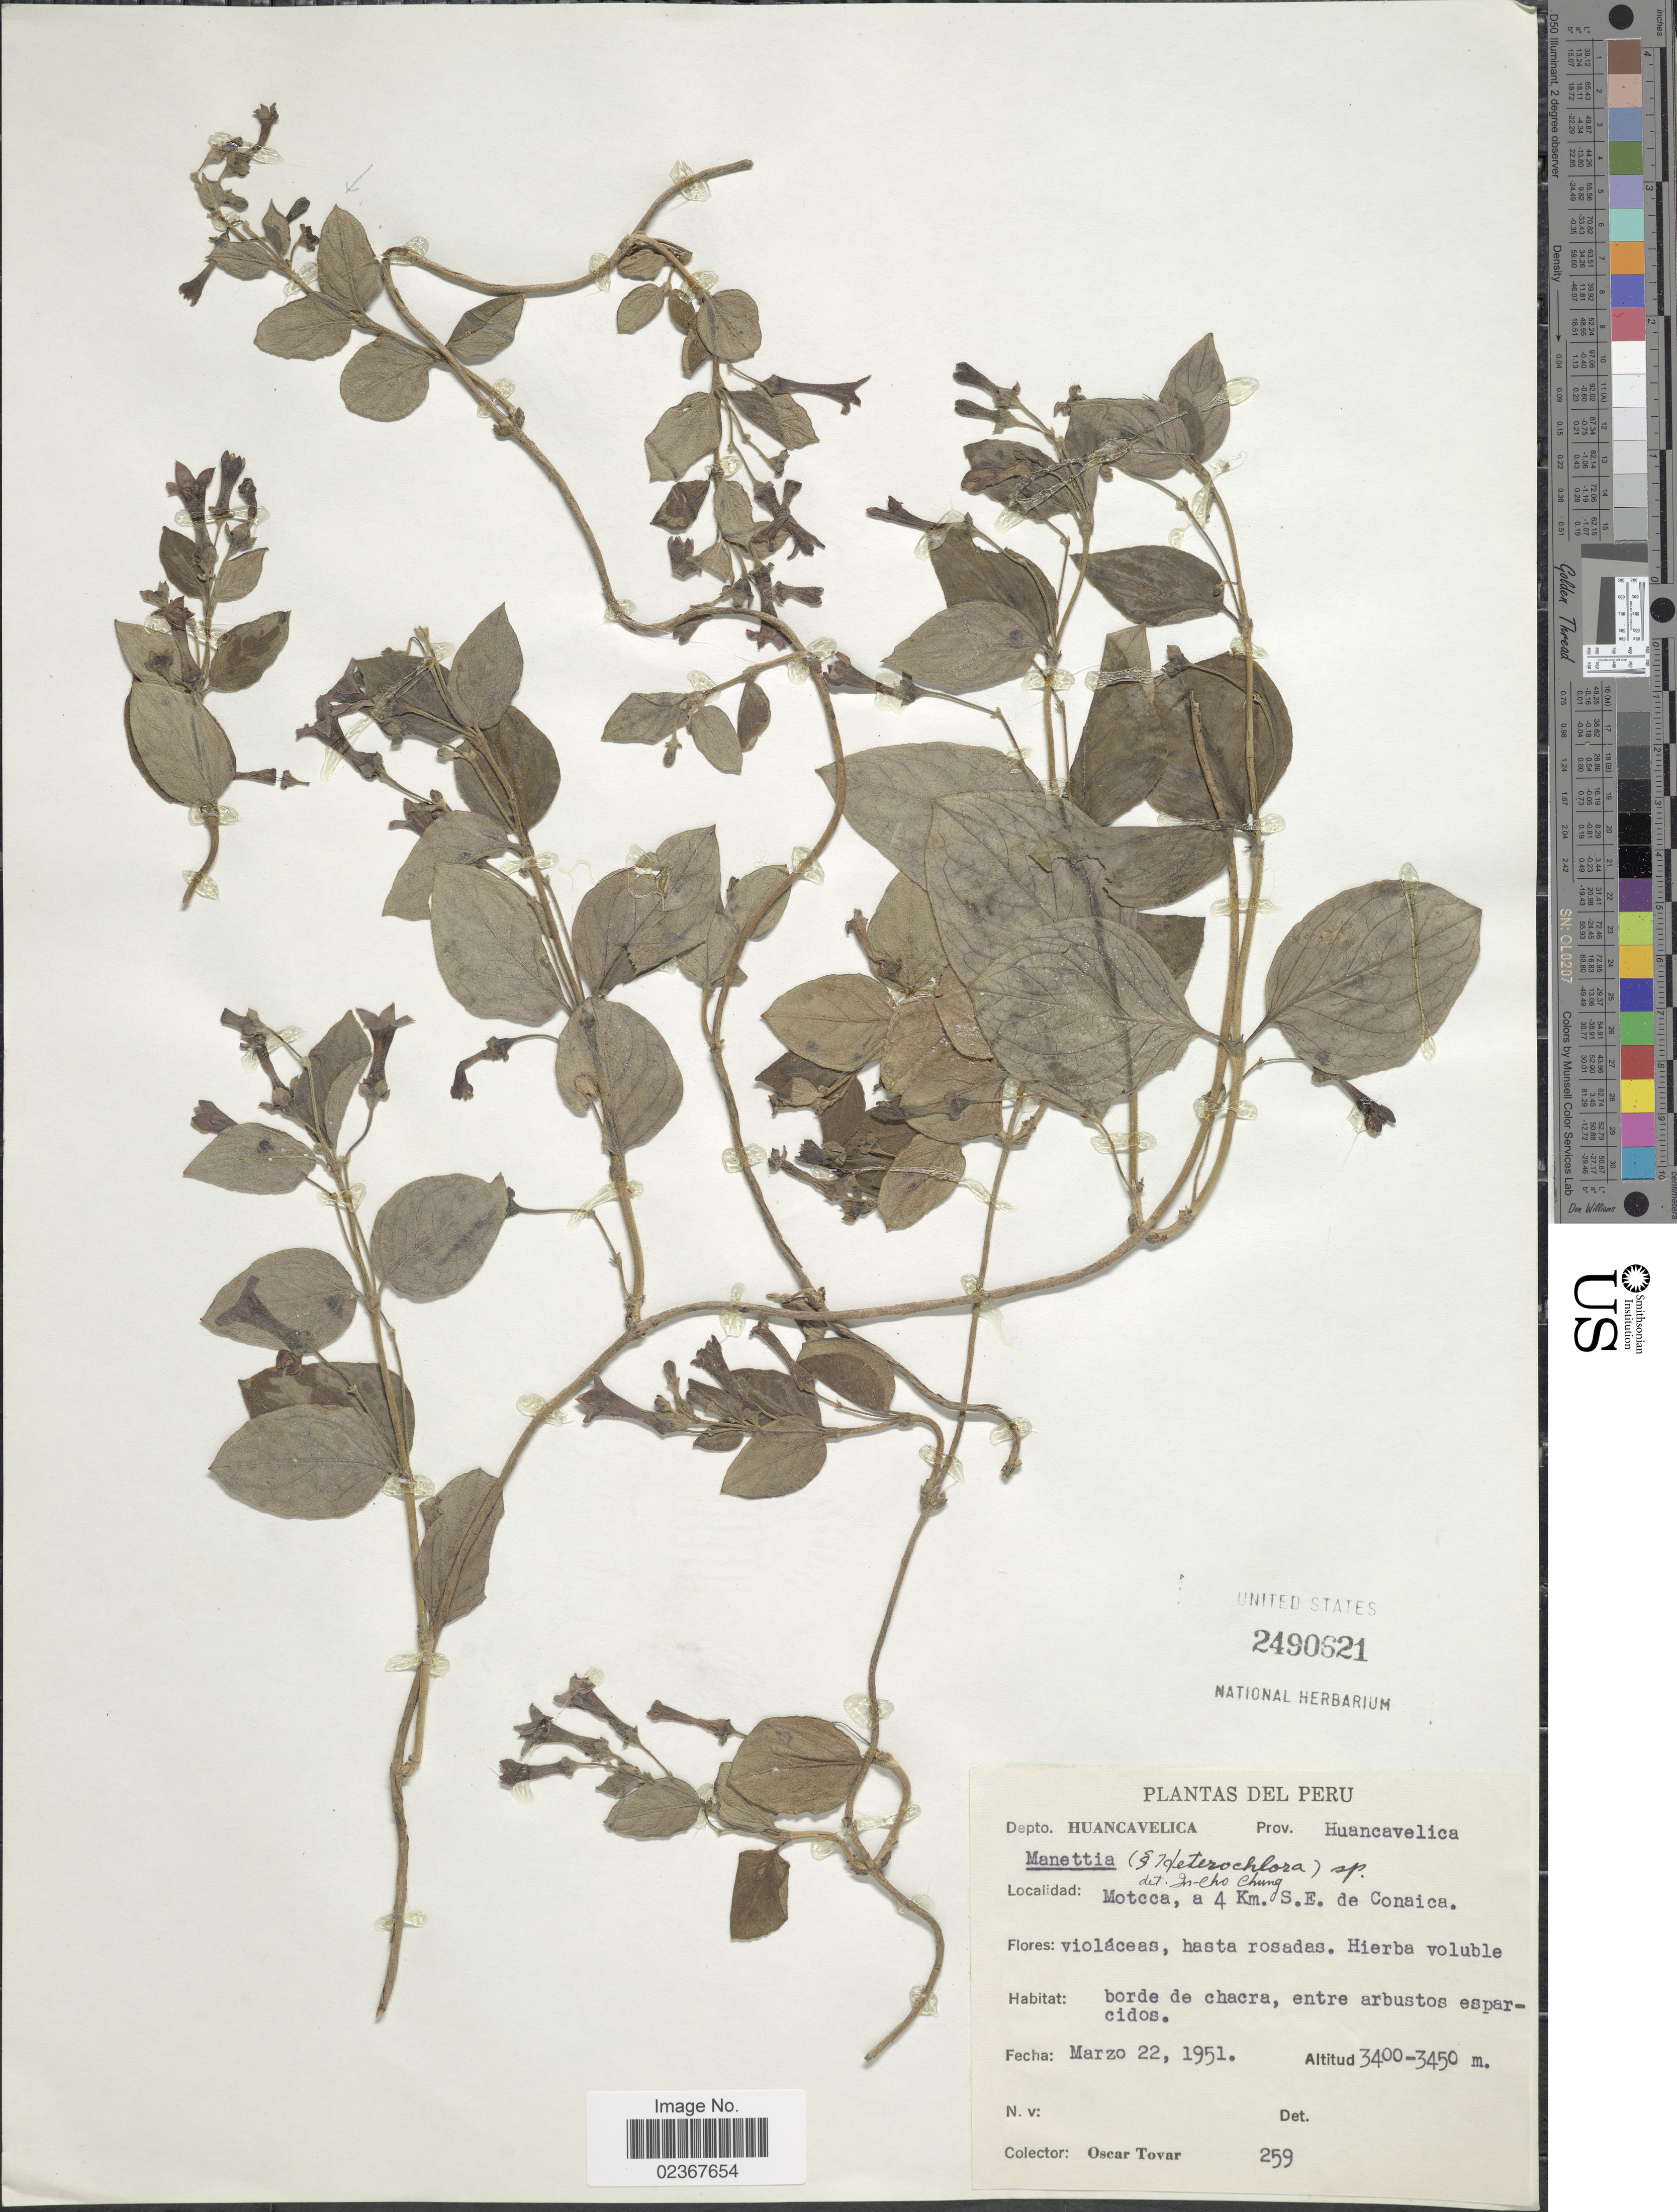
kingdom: Plantae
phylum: Tracheophyta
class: Magnoliopsida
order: Gentianales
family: Rubiaceae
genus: Manettia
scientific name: Manettia sp.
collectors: Ó. Tovar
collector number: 259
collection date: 1951-03-22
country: Peru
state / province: Huancavelica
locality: Depto. Huancavelica, Motcca, a 4 Km S.E de Conaica.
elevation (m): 3400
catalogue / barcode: US 2490621